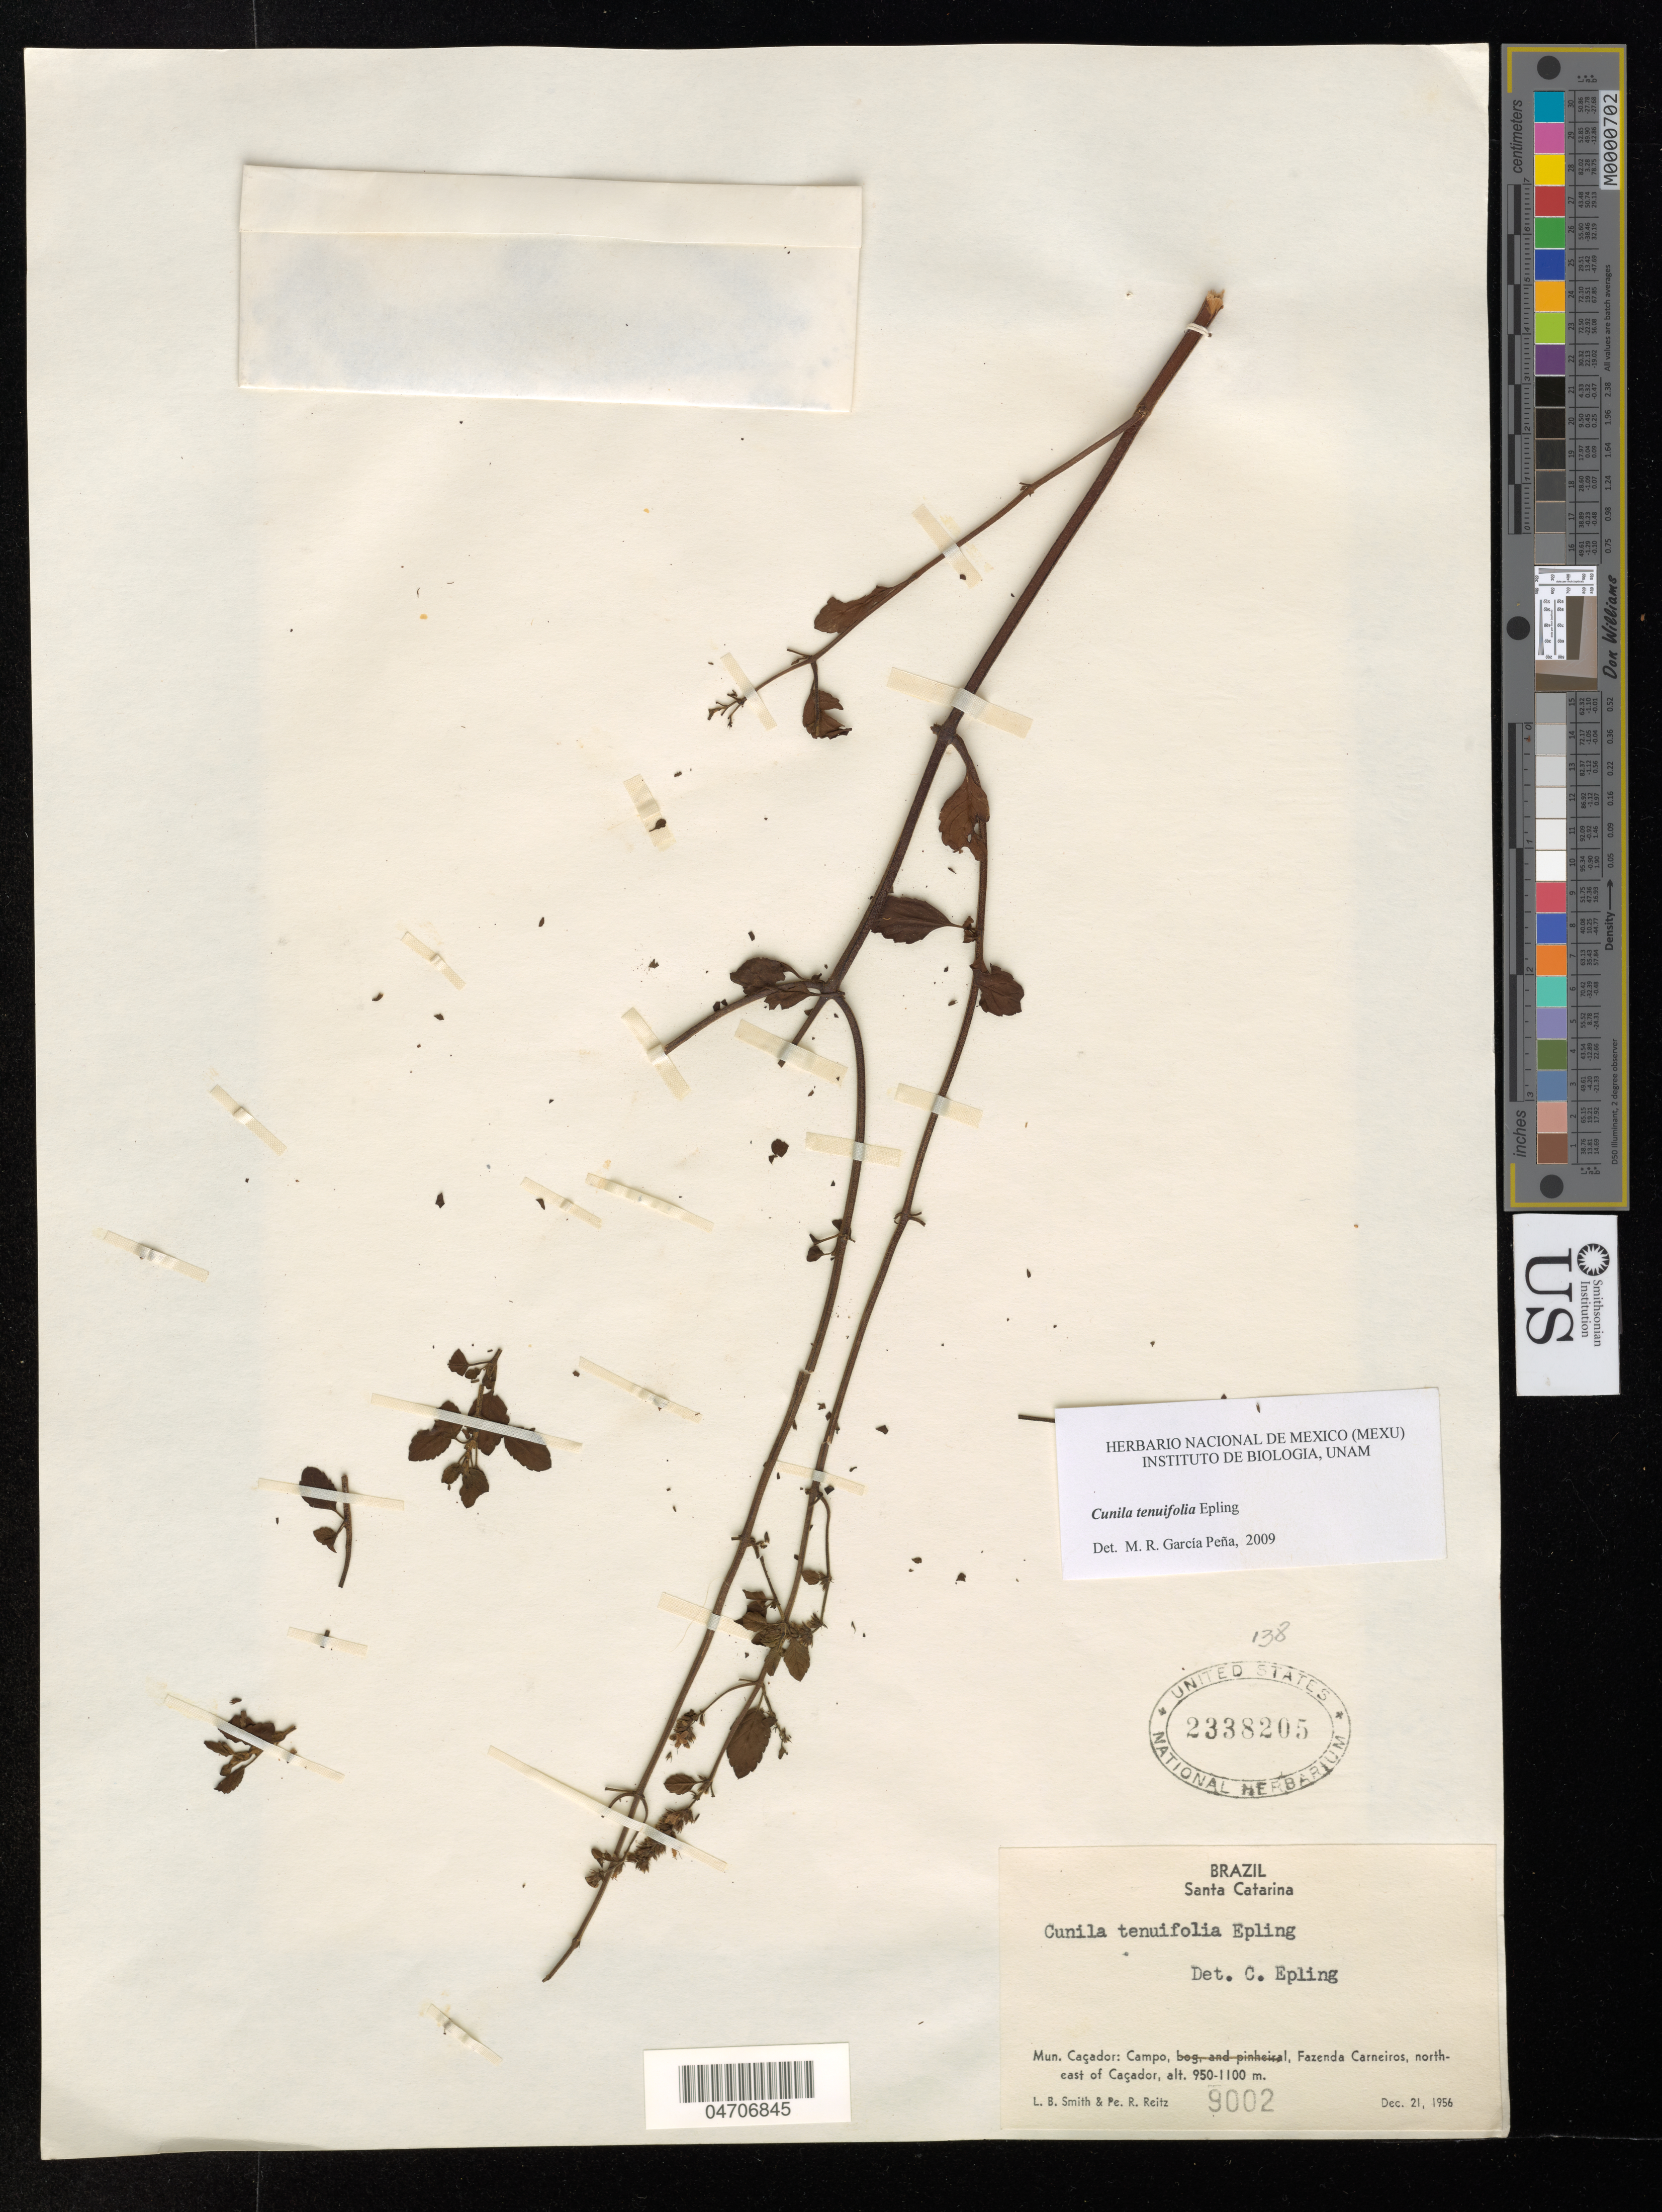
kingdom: Plantae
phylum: Tracheophyta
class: Magnoliopsida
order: Lamiales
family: Lamiaceae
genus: Cunila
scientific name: Cunila tenuifolia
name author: Epling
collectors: L. Smith & P. Reitz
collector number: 9002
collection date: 1956-12-21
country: Brazil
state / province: Santa Catarina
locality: Mun. Caçador: Campo, Fazenda Carneiros, north-east of Caçador.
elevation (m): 950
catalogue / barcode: US 2338205